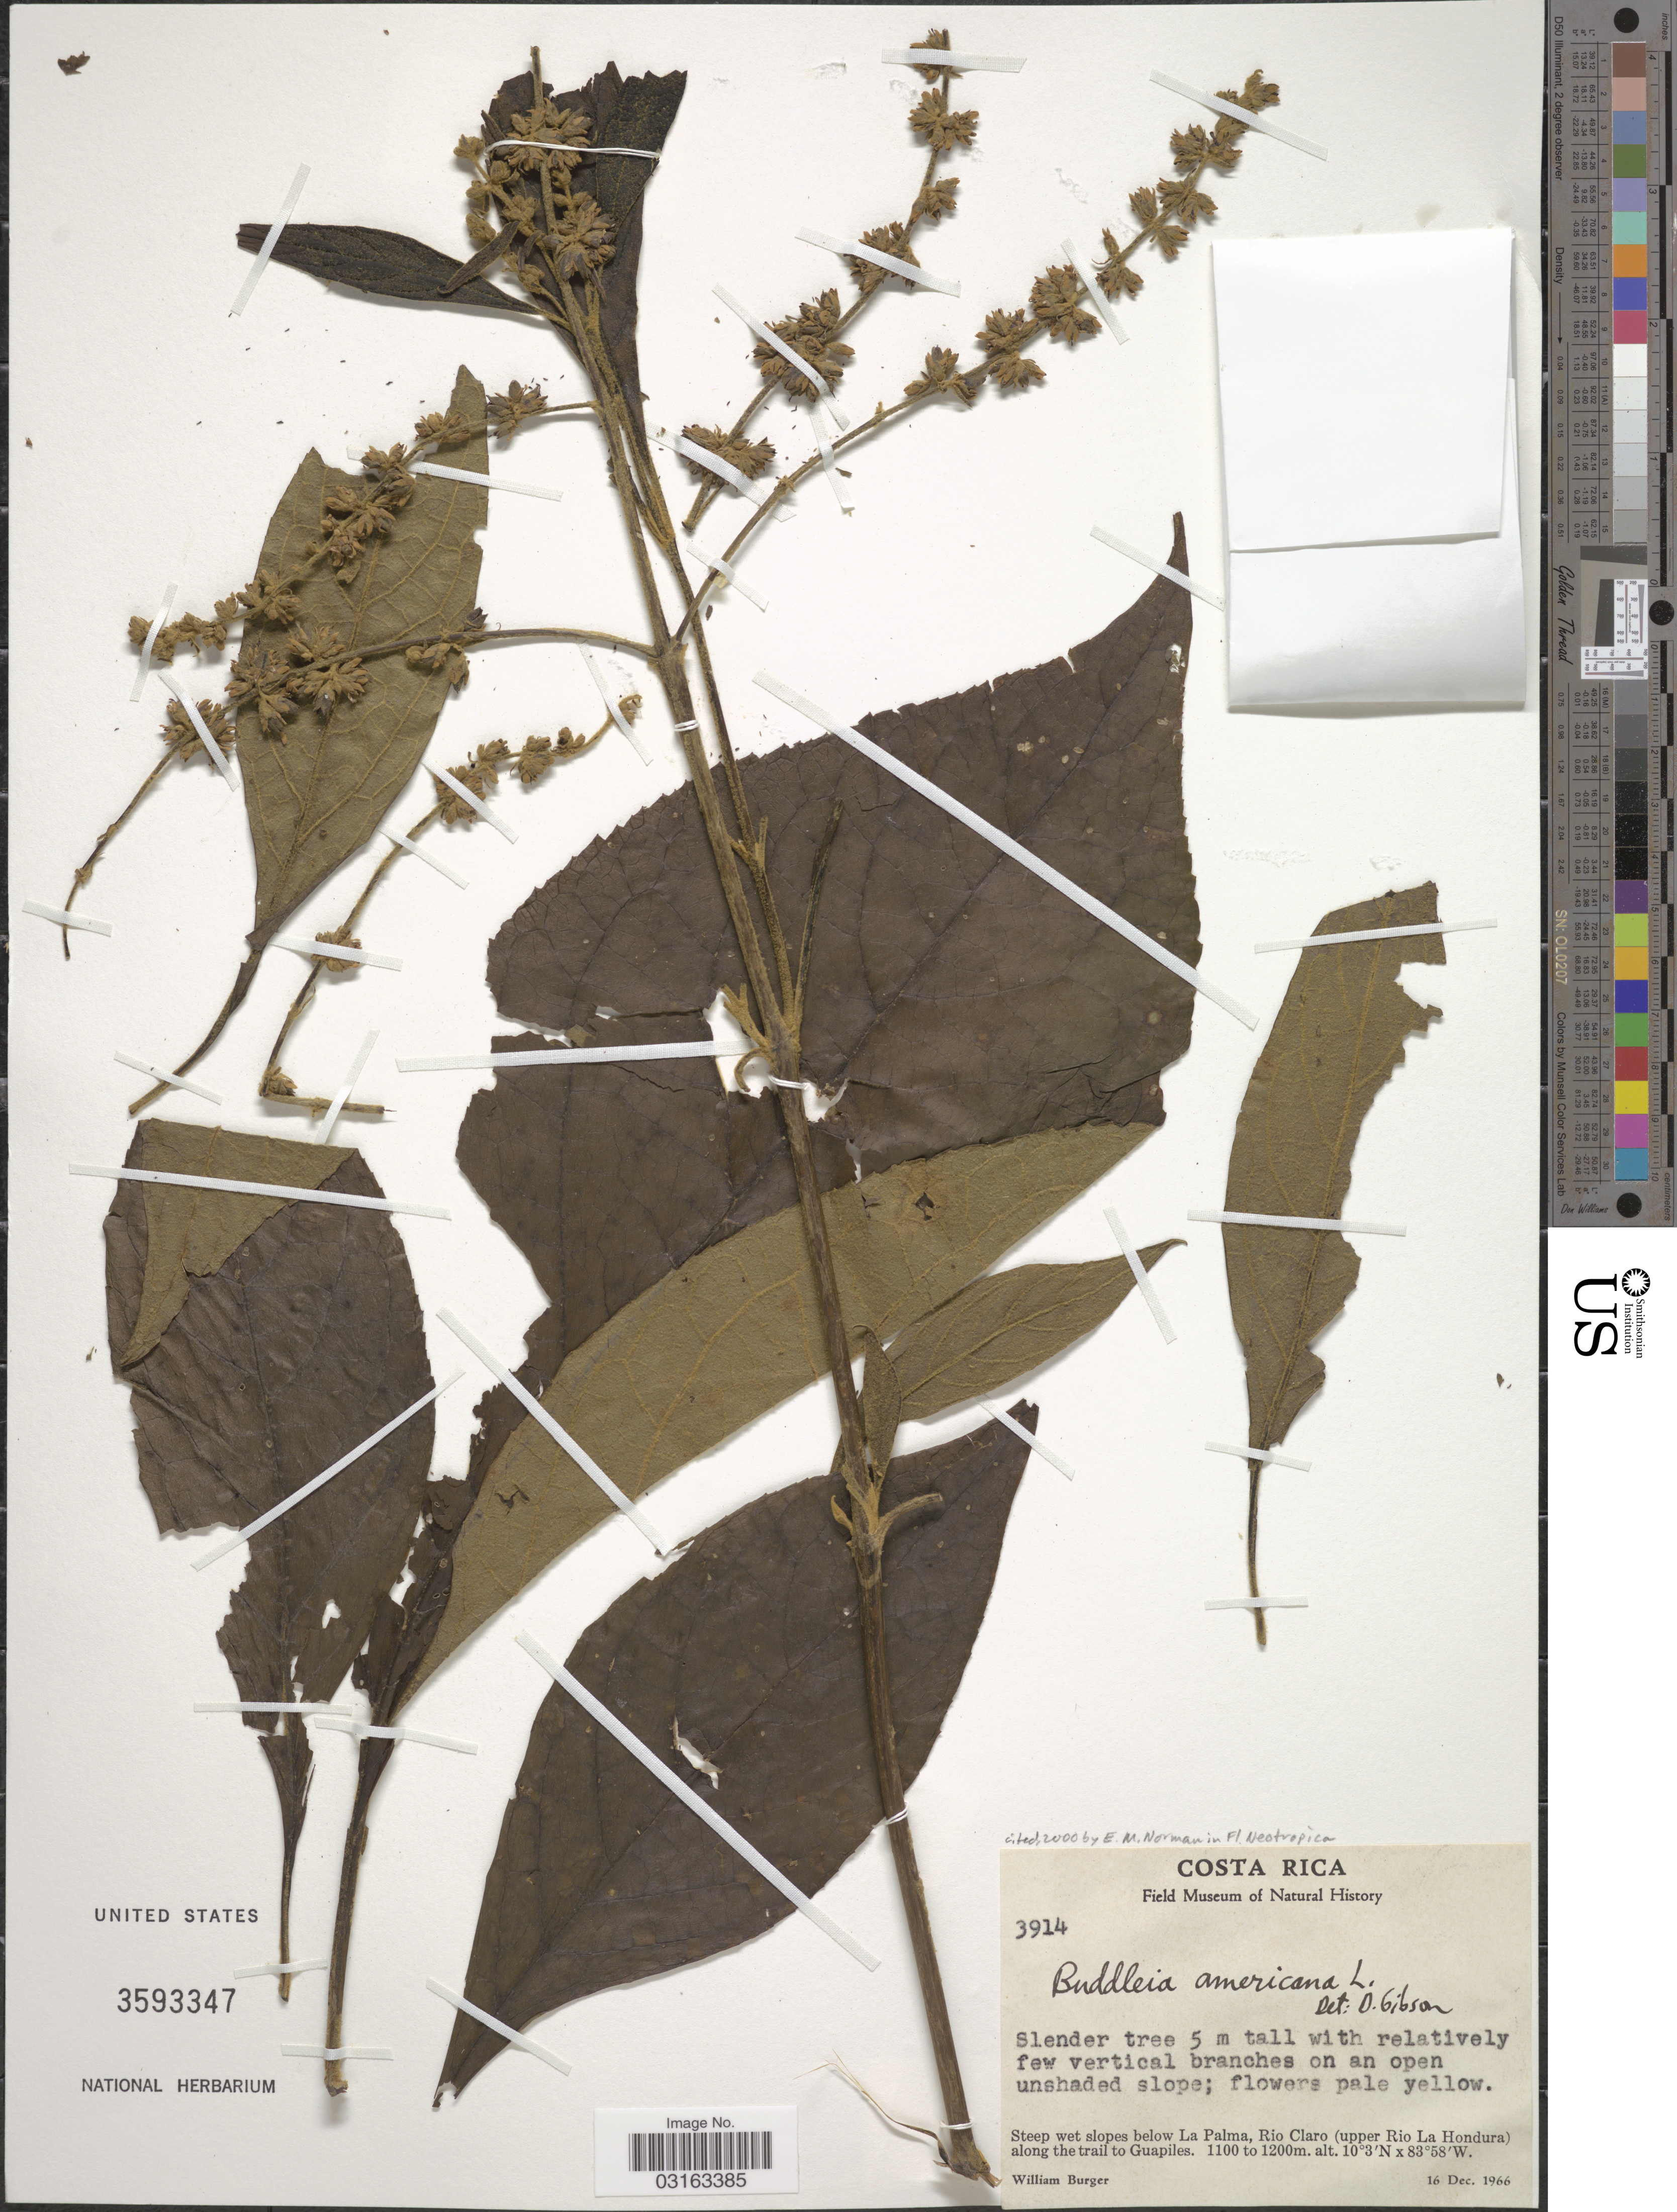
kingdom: Plantae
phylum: Tracheophyta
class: Magnoliopsida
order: Lamiales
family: Scrophulariaceae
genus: Buddleja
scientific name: Buddleja americana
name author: L.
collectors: W. Burger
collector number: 3914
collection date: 1966-12-16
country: Costa Rica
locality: Below La Palma, Rio Claro (upper Rio La Hondura) along the trail to Guapiles.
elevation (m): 1100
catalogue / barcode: US 3593347